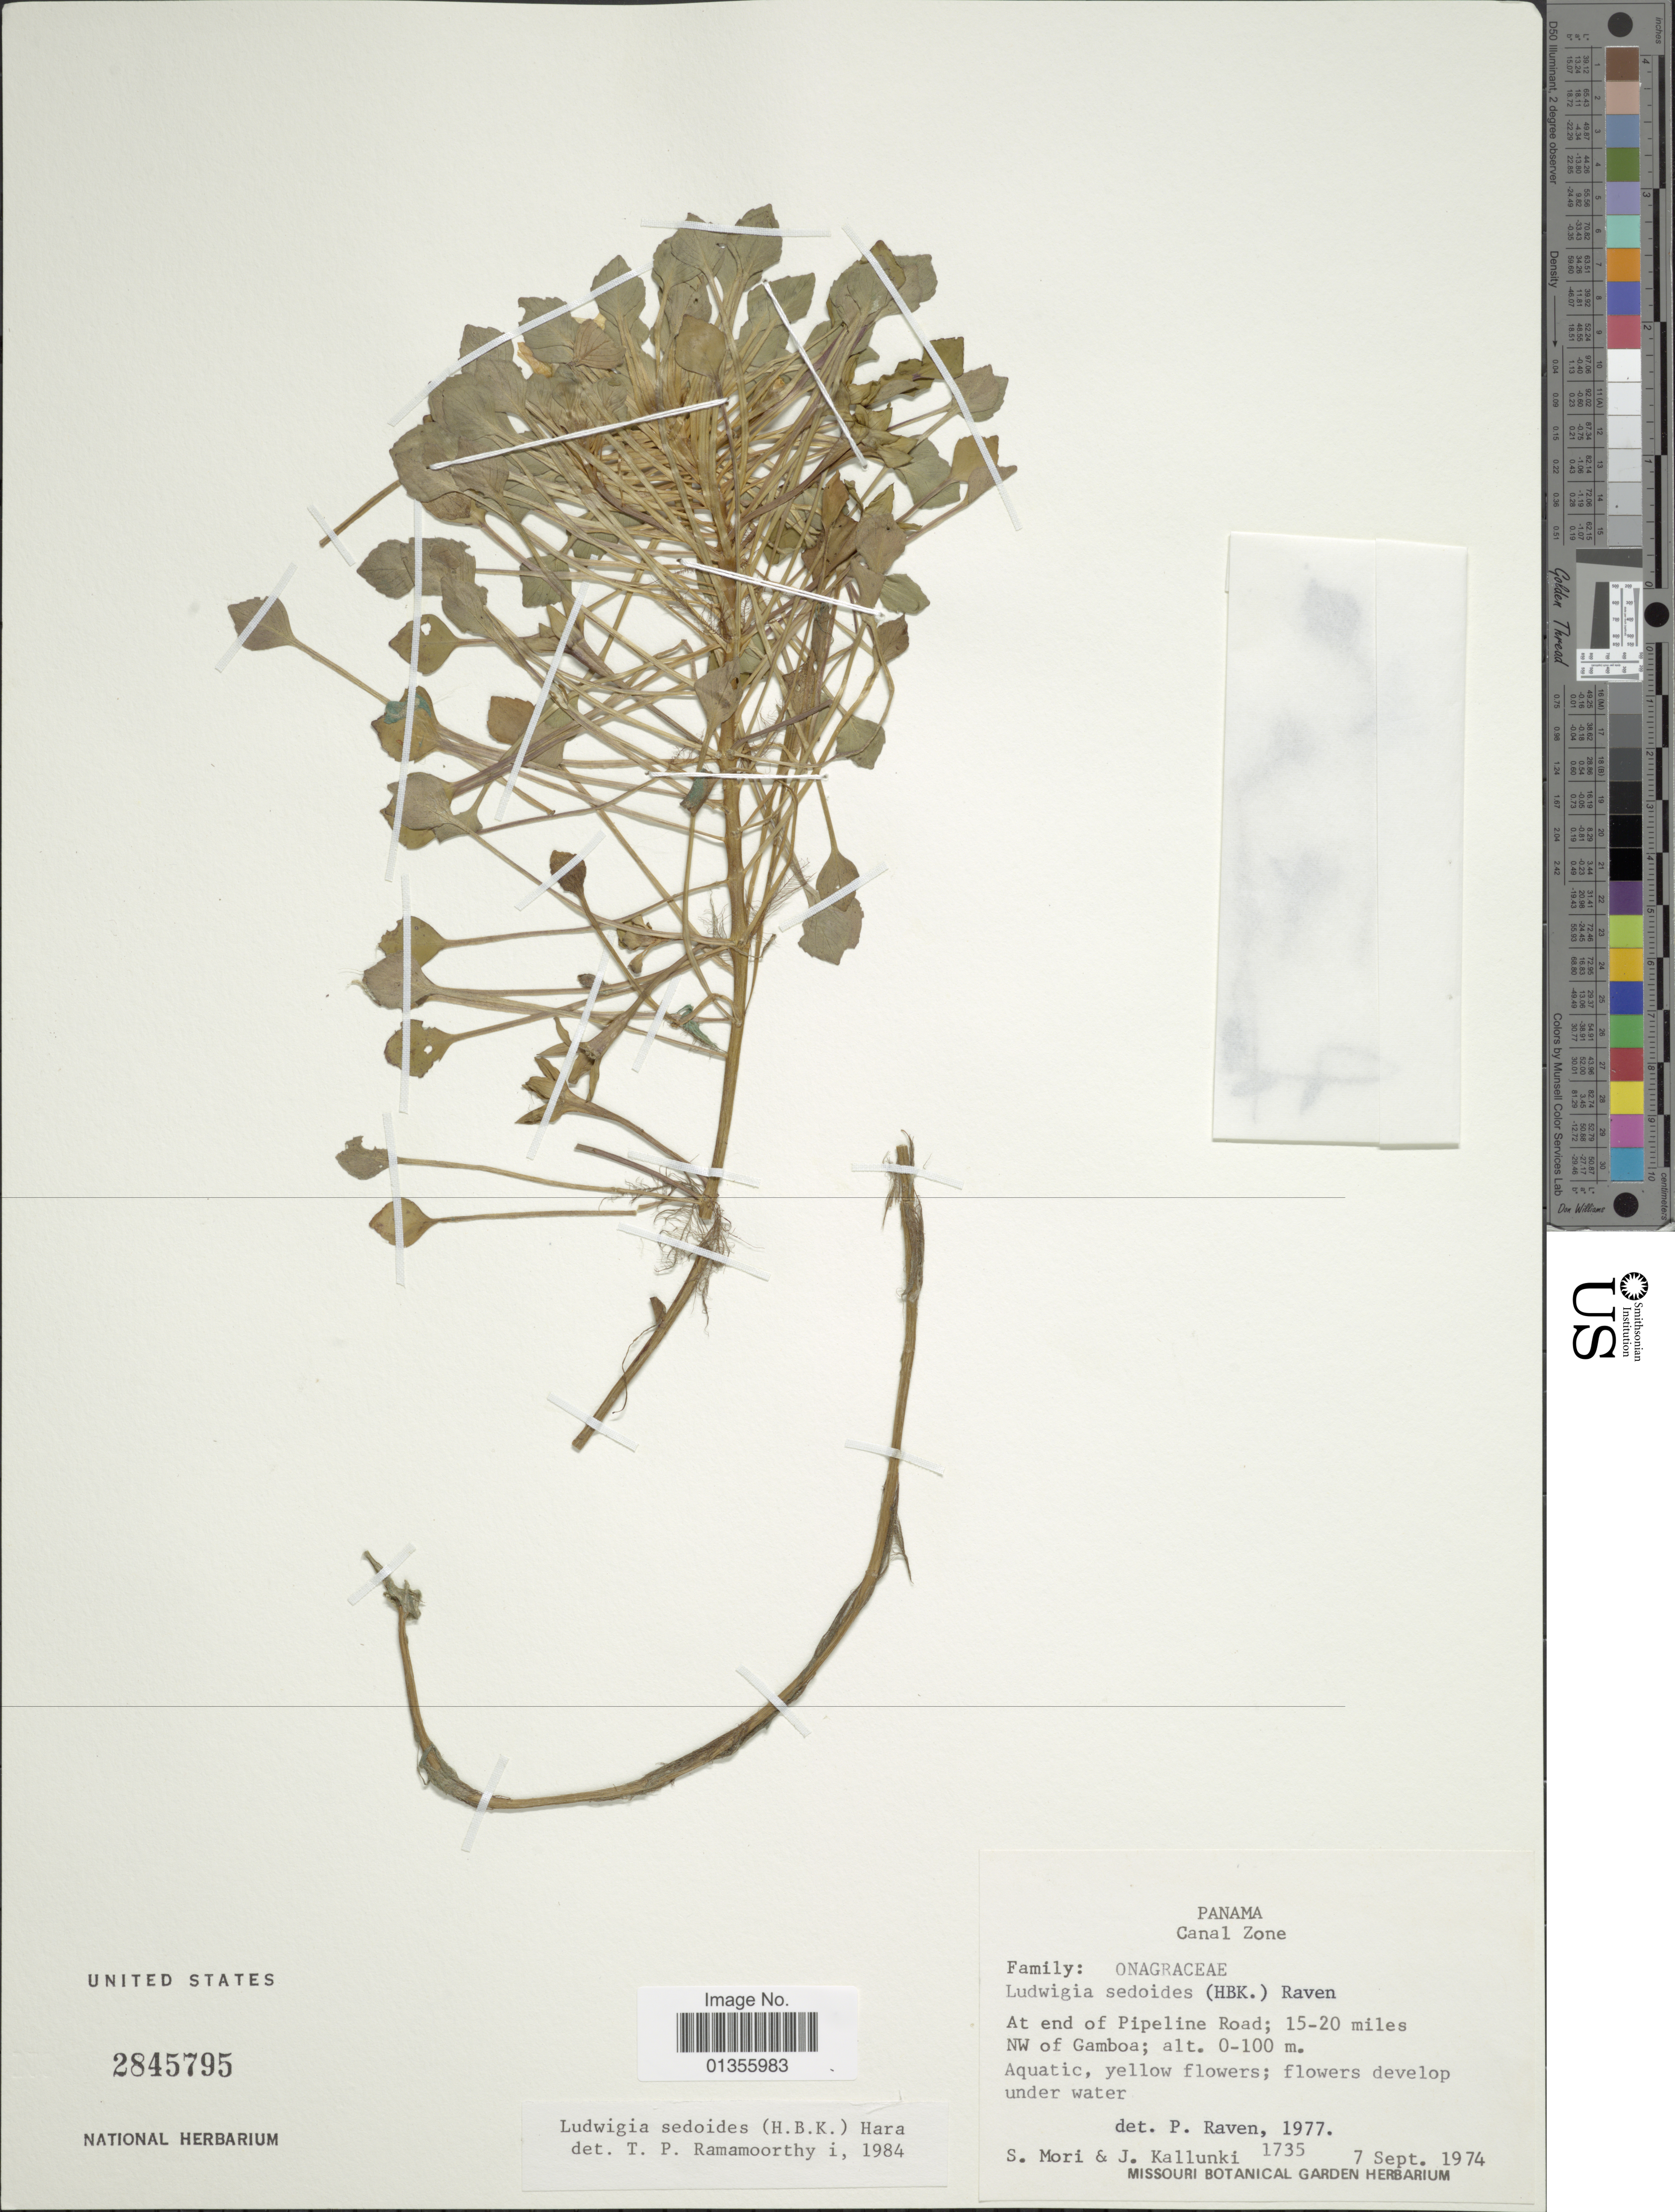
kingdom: Plantae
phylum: Tracheophyta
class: Magnoliopsida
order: Myrtales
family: Onagraceae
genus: Ludwigia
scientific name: Ludwigia sedoides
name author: (Humb. & Bonpl.) H. Hara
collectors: S. Mori & J. Kallunki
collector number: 1735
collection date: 1974-09-07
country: Panama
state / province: Colón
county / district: Canal Zone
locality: Canal Zone. At end of Pipeline Road; 15-20 miles NW of Gamboa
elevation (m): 0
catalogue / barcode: US 2845795